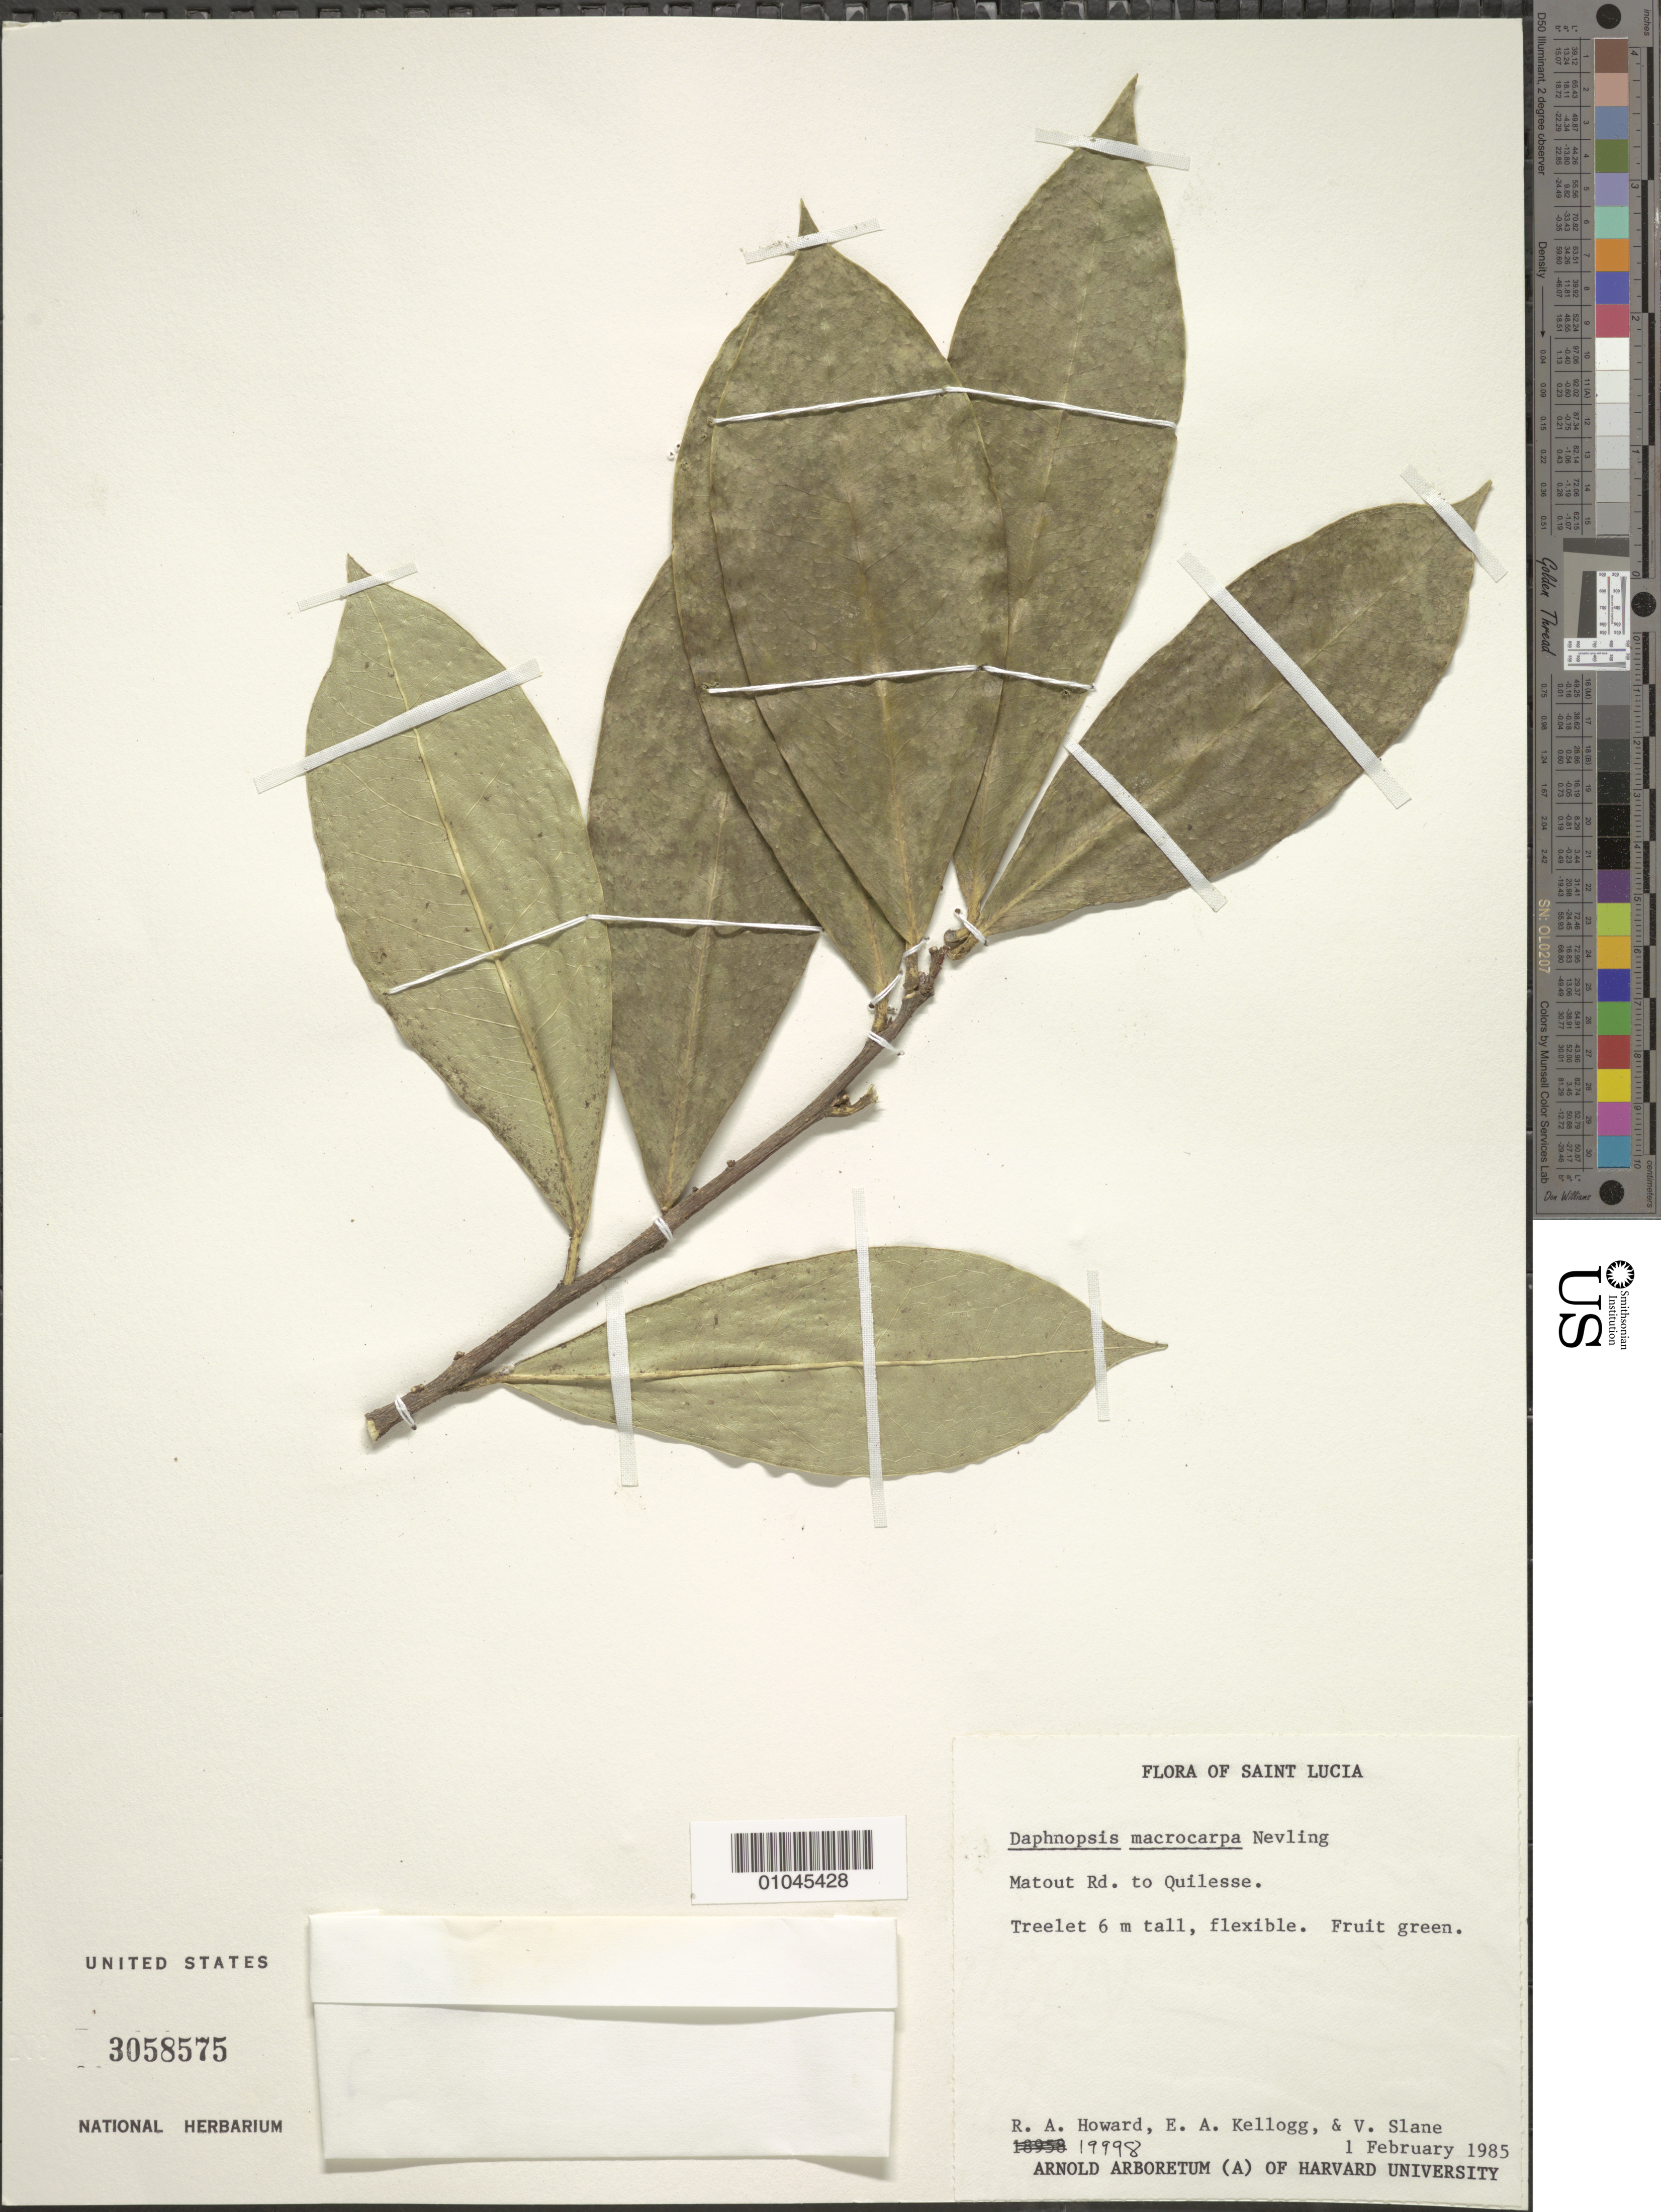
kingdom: Plantae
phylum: Tracheophyta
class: Magnoliopsida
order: Malvales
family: Thymelaeaceae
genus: Daphnopsis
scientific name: Daphnopsis macrocarpa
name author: Nevling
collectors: R. A. Howard, E. A. Kellogg & V. Slane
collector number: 19998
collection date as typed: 01 Feb 1985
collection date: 1985-02-01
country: St. Lucia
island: St. Lucia I.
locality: Matout Rd. to Quilesse.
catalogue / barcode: US 3058575